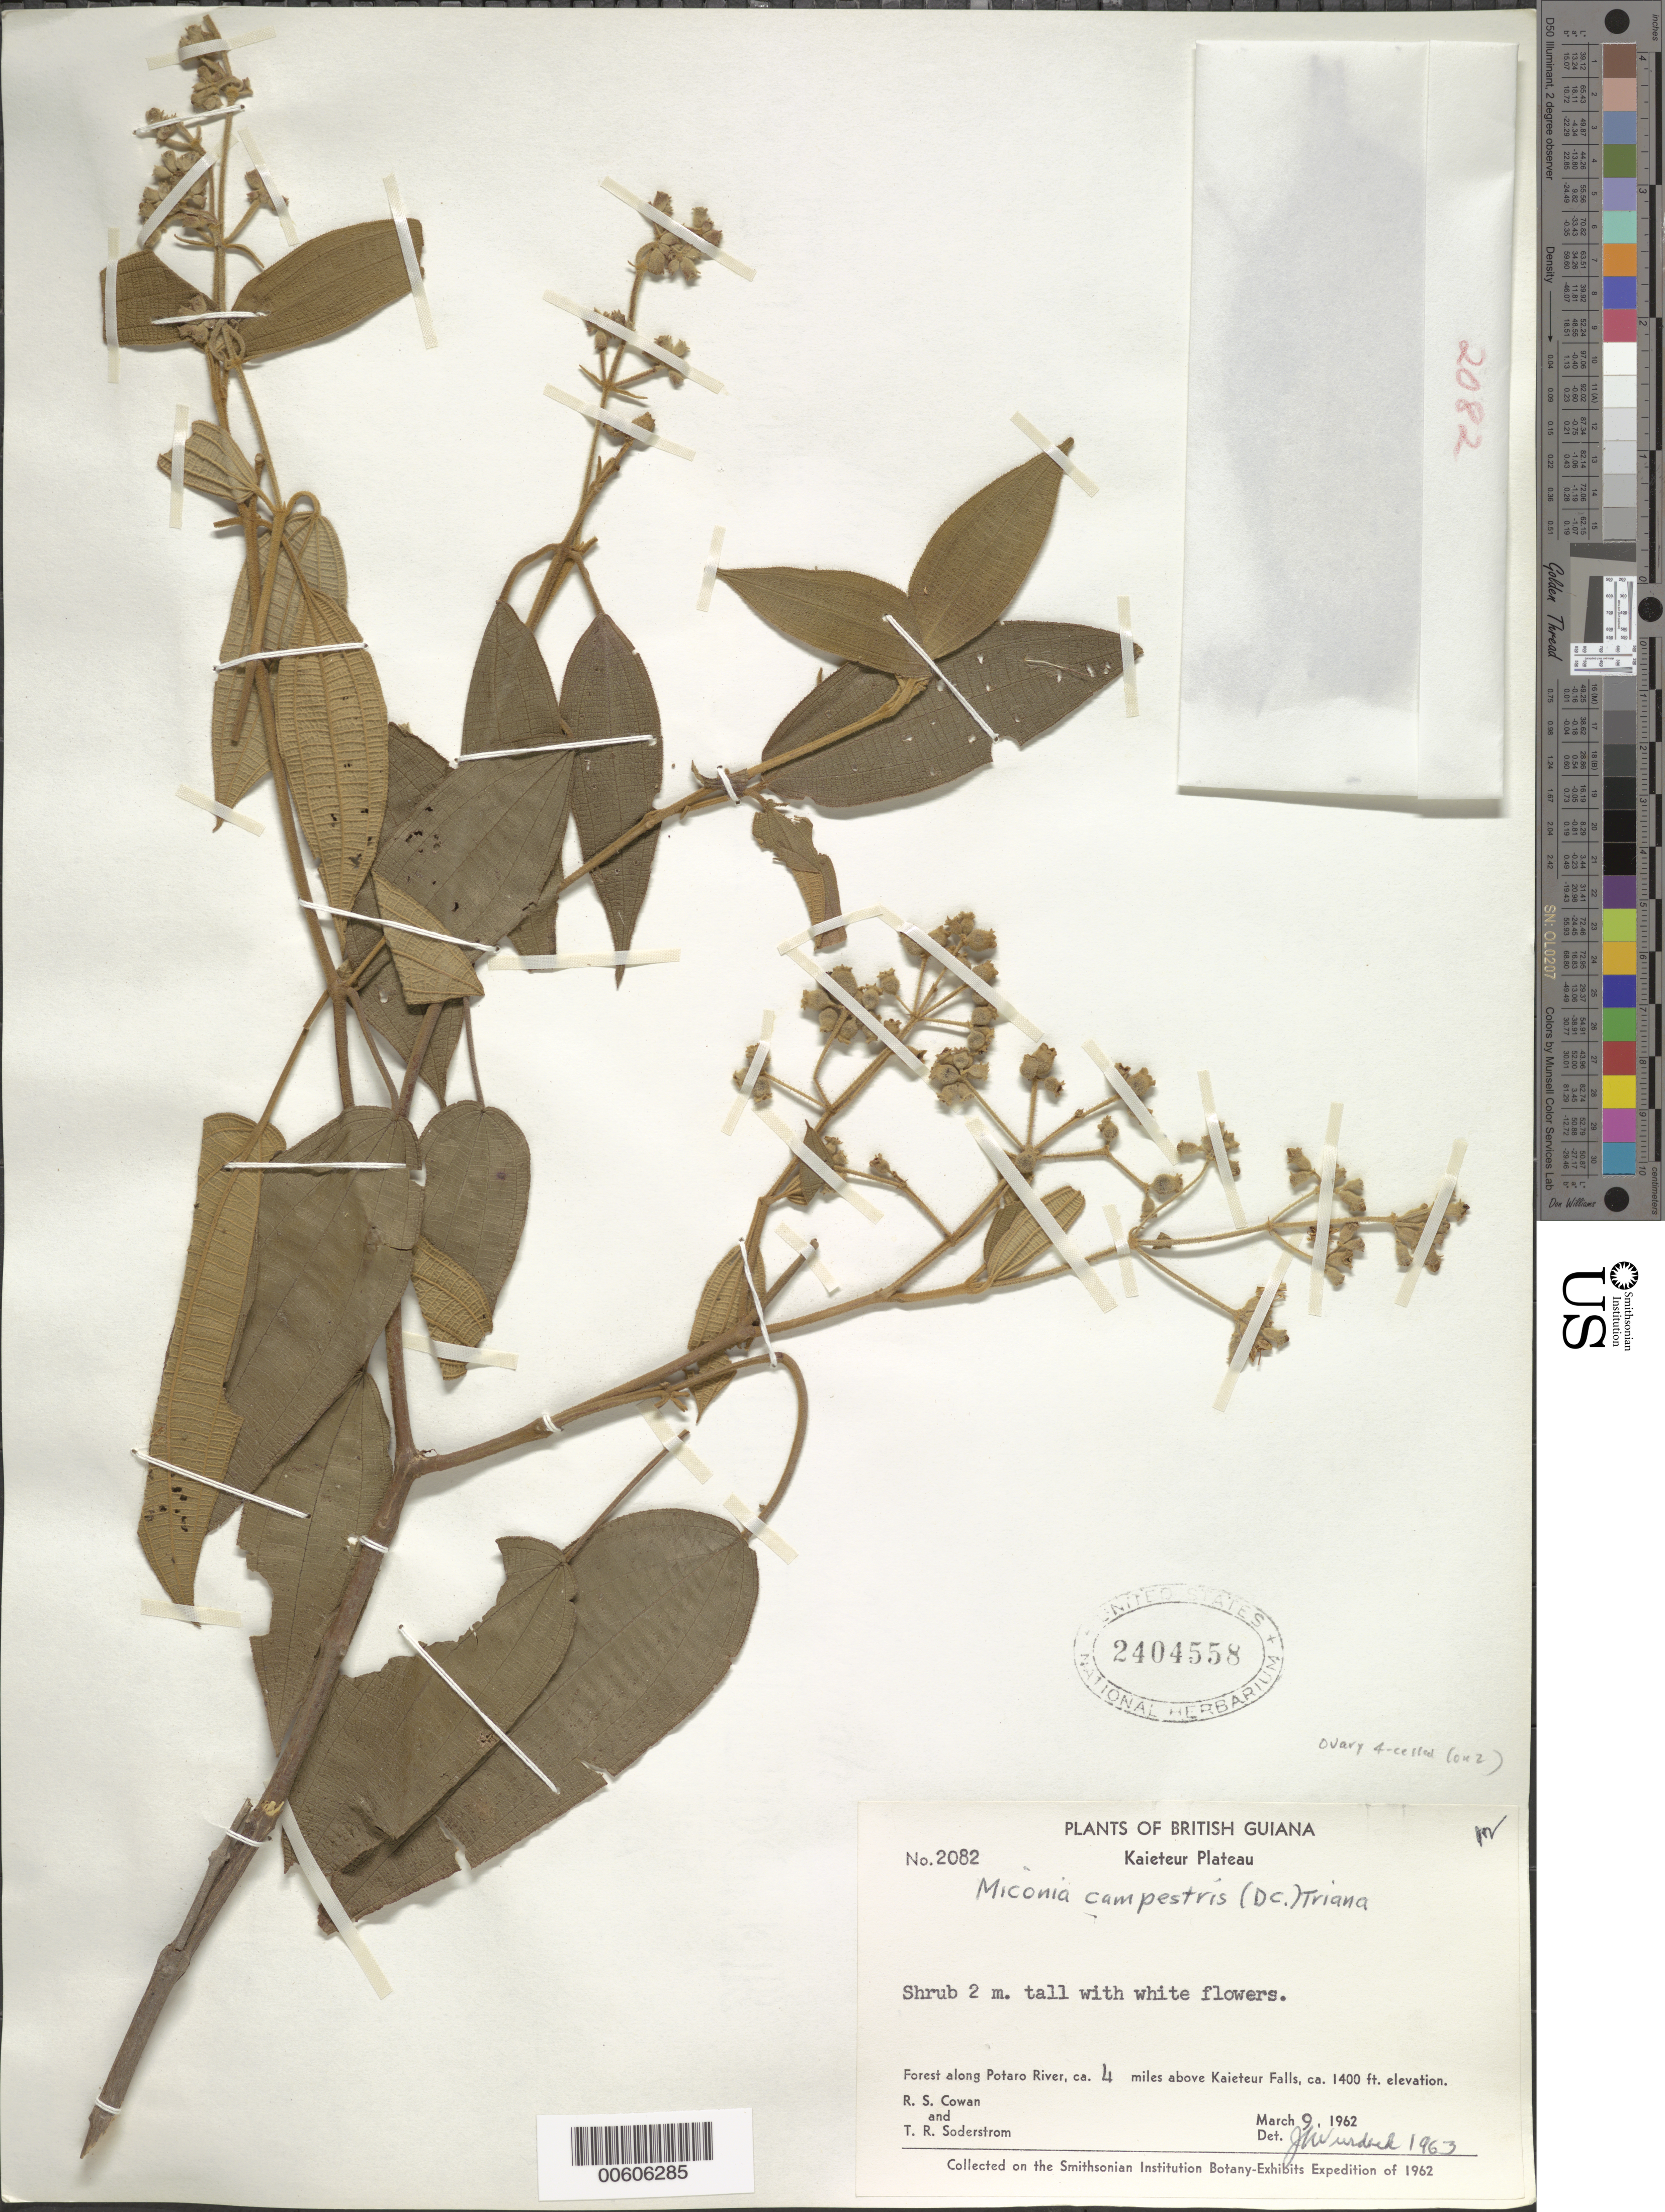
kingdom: Plantae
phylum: Tracheophyta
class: Magnoliopsida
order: Myrtales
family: Melastomataceae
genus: Miconia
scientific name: Miconia campestris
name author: (Benth.) Triana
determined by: Wurdack, John J., (US), US (UNITED STATES)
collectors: R. S. Cowan & T. R. Soderstrom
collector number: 2082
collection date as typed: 9-Mar-62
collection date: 1962-03-09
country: Guyana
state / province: Potaro-Siparuni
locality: Kaieteur Plateau, Potaro R., 4 mi. above Kaieteur Falls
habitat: Forest along river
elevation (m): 427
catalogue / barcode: US 2404558